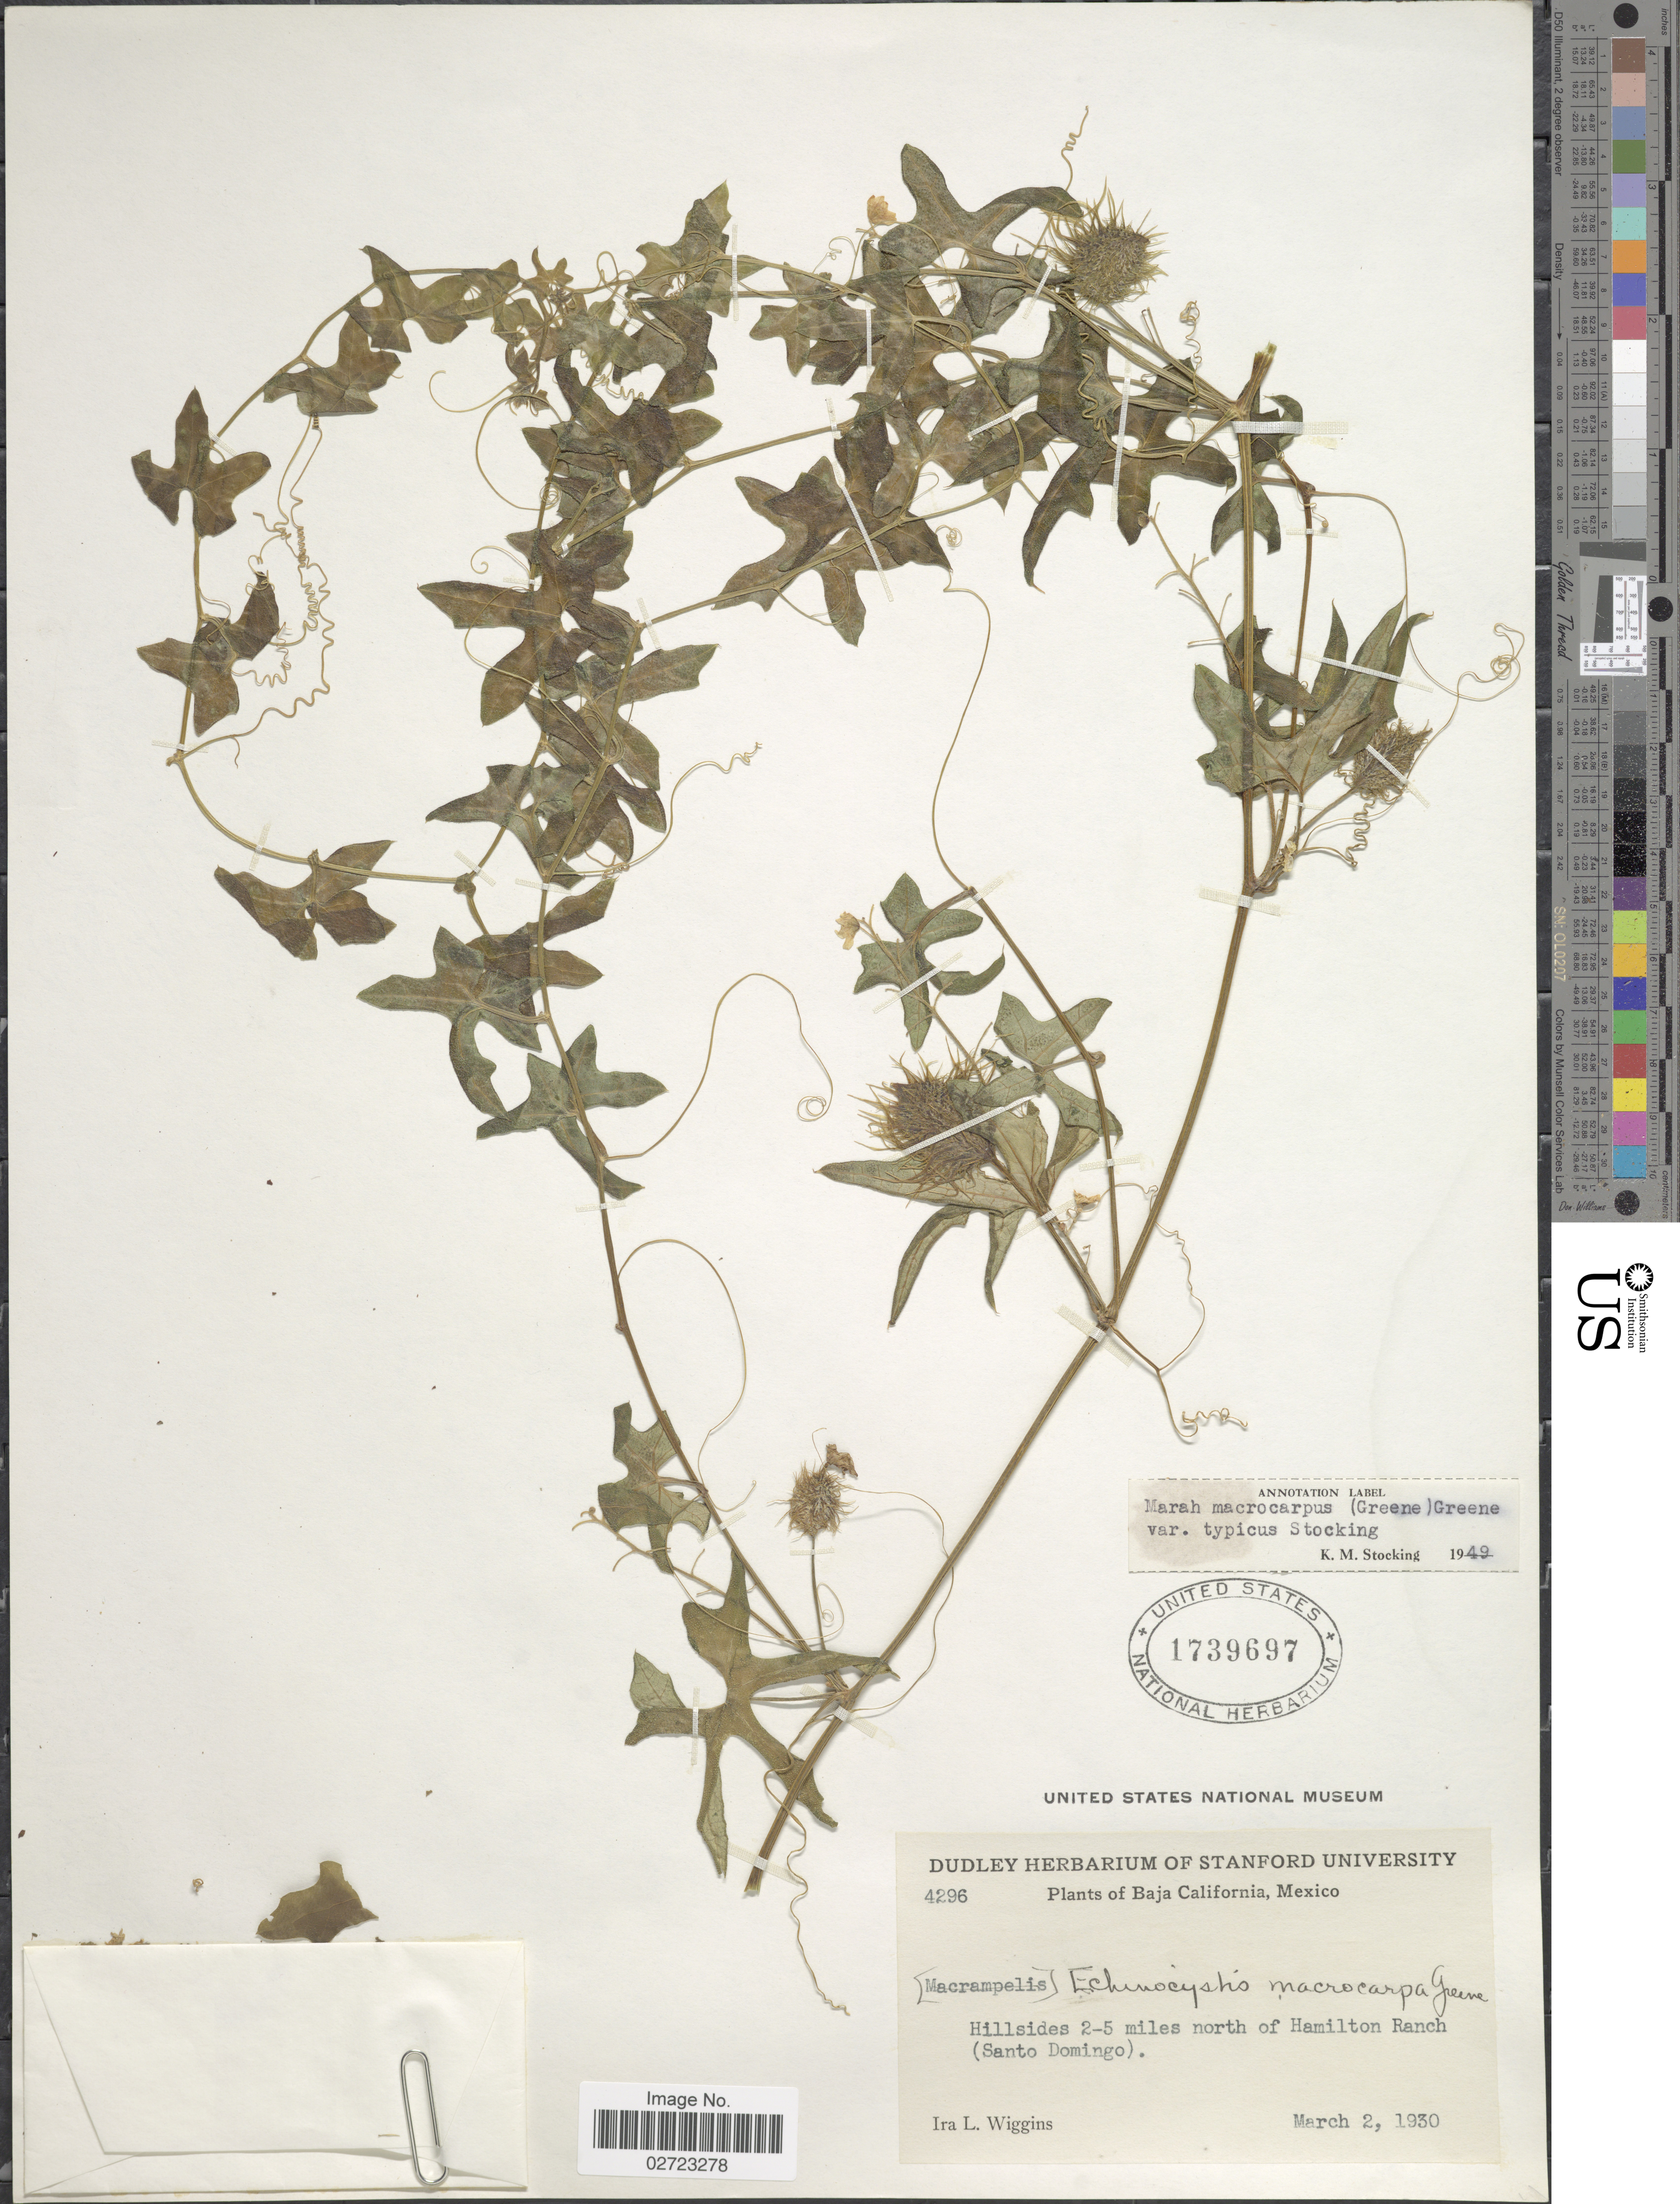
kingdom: Plantae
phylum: Tracheophyta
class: Magnoliopsida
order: Cucurbitales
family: Cucurbitaceae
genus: Marah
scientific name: Marah macrocarpa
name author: (Greene) Greene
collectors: I. L. Wiggins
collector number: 4296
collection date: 1930-03-02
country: Mexico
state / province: Baja California Norte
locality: Hillsides 2-5 miles north of Hamilton Ranch (Santo Domingo).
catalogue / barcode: US 1739697